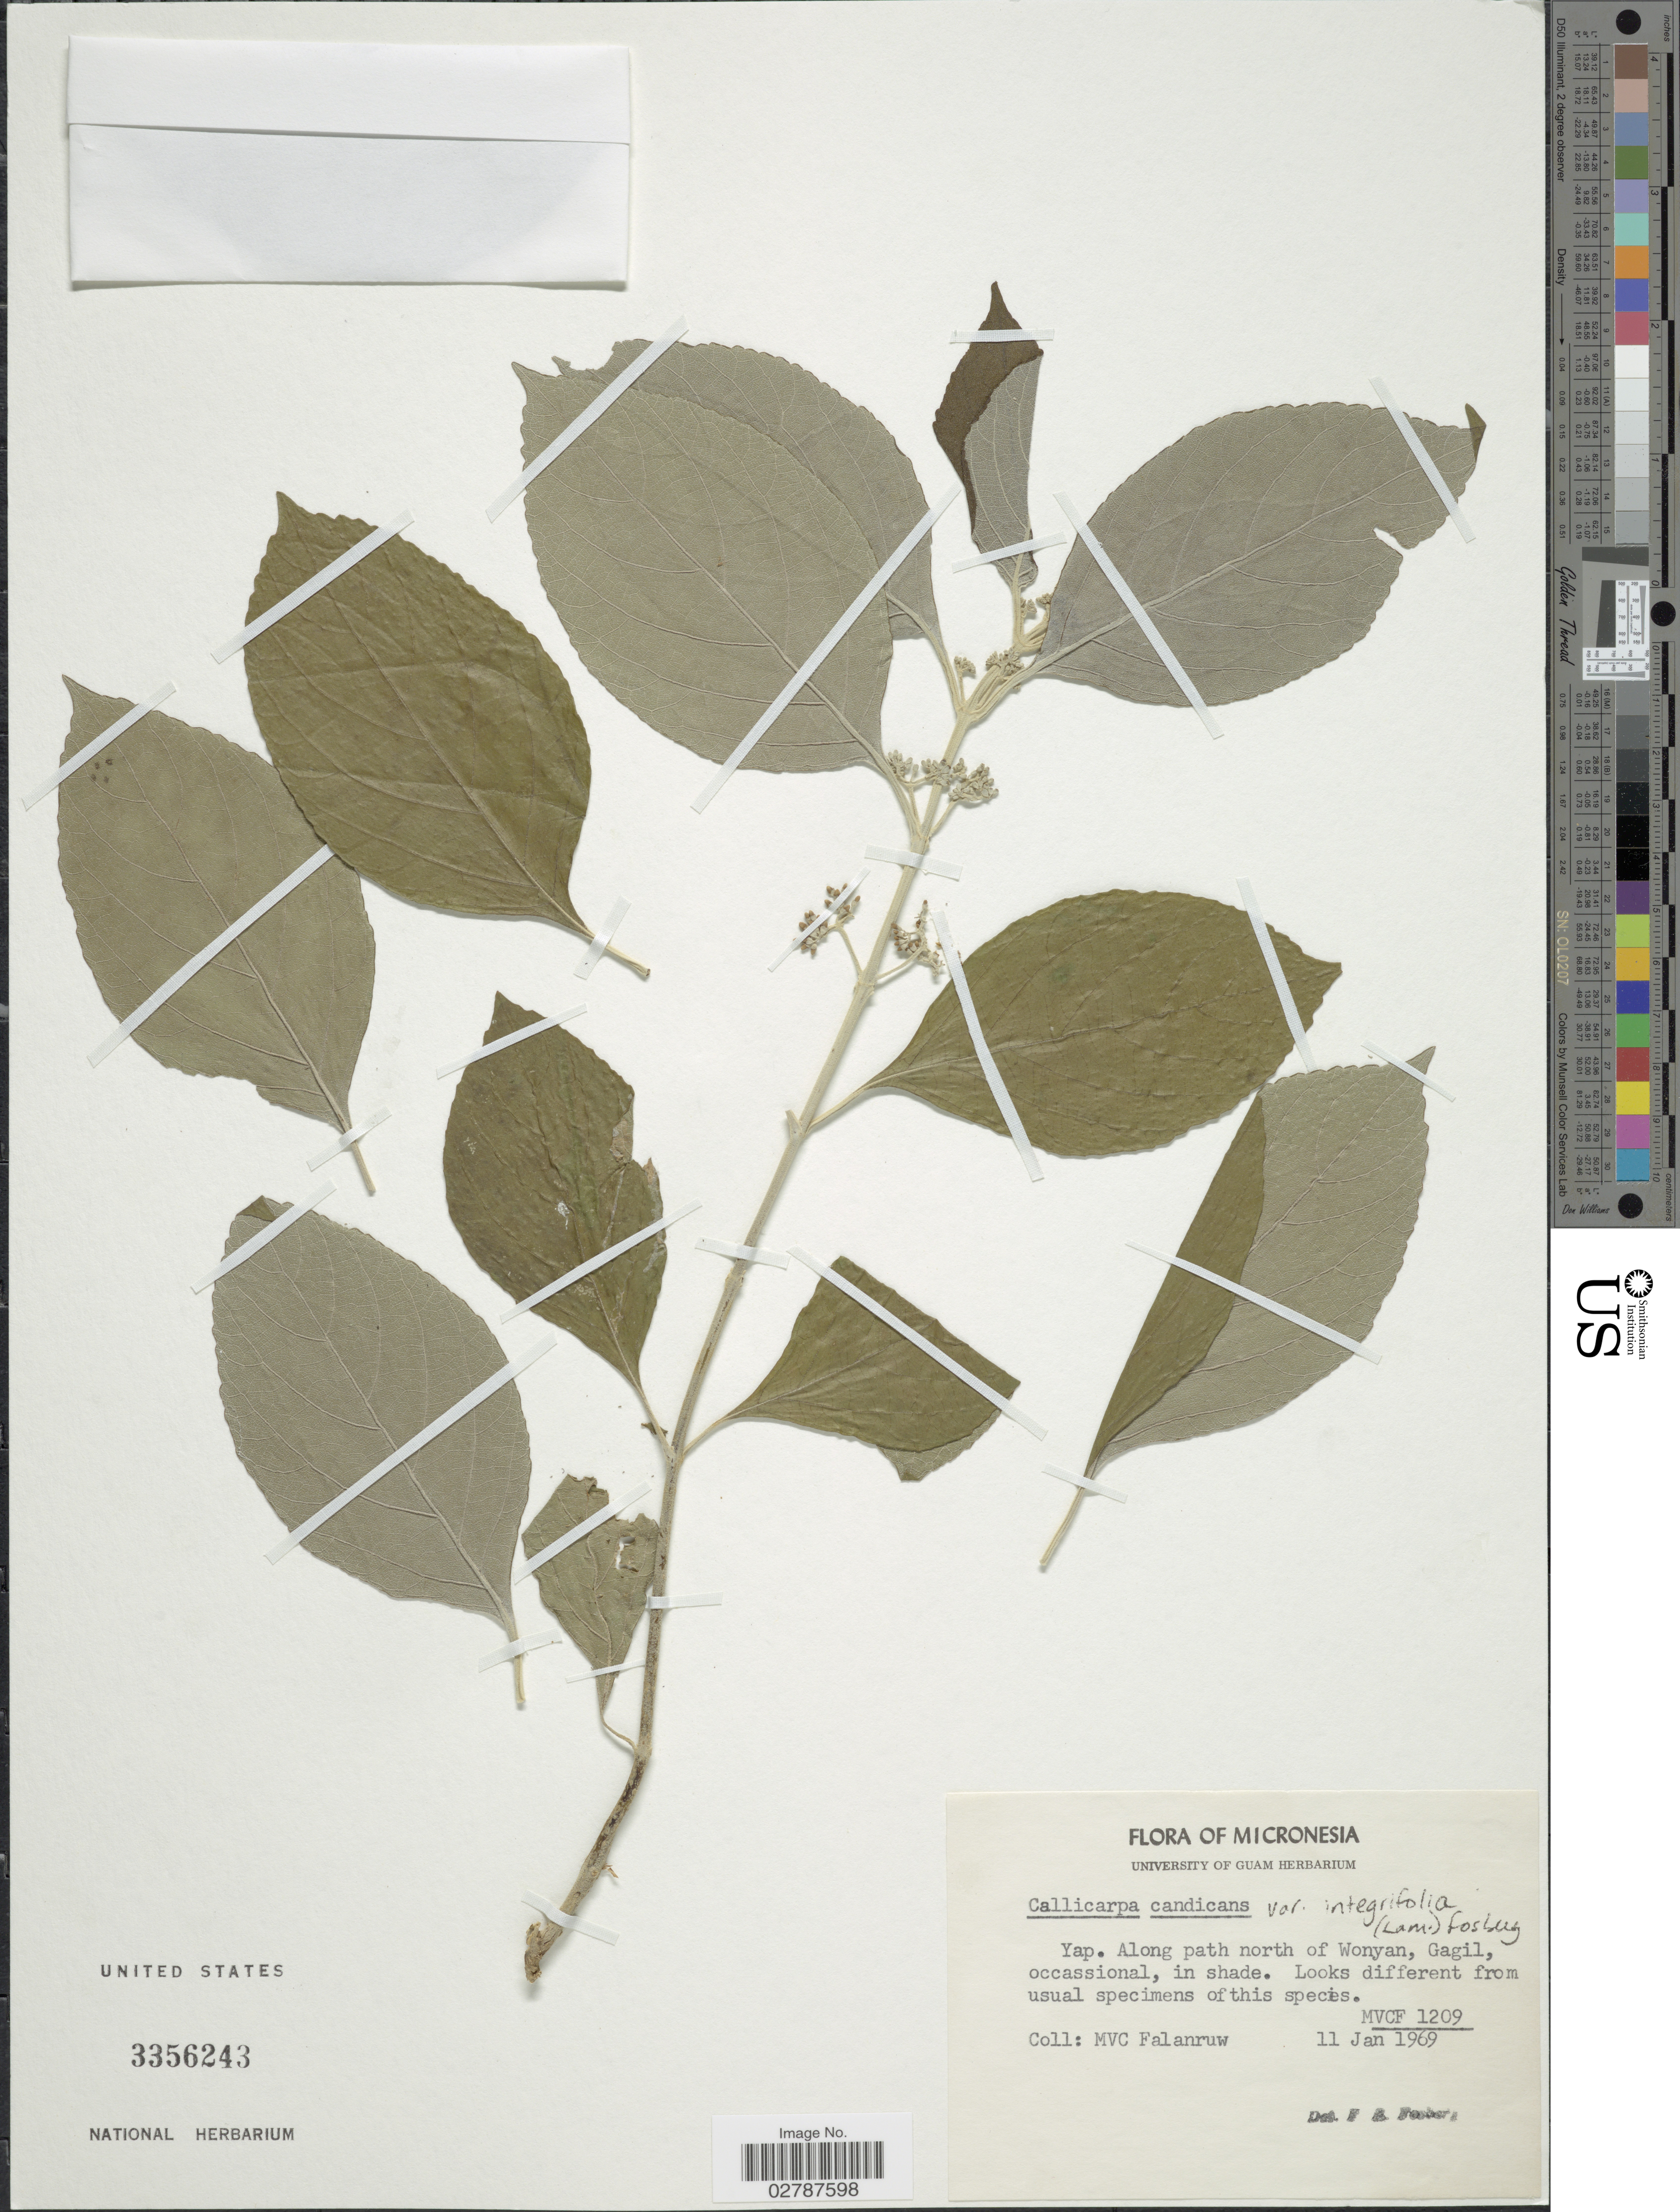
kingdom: Plantae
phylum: Tracheophyta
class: Magnoliopsida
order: Lamiales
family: Lamiaceae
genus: Callicarpa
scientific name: Callicarpa candicans var. integrifolia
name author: (Lam.) Fosberg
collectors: M. V. Falanruw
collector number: MVCF1209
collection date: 1969-01-11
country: Micronesia, Federated States of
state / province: Yap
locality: Micronesia. Yap. Along path north of Wonyan, Gagil.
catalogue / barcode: US 3356243